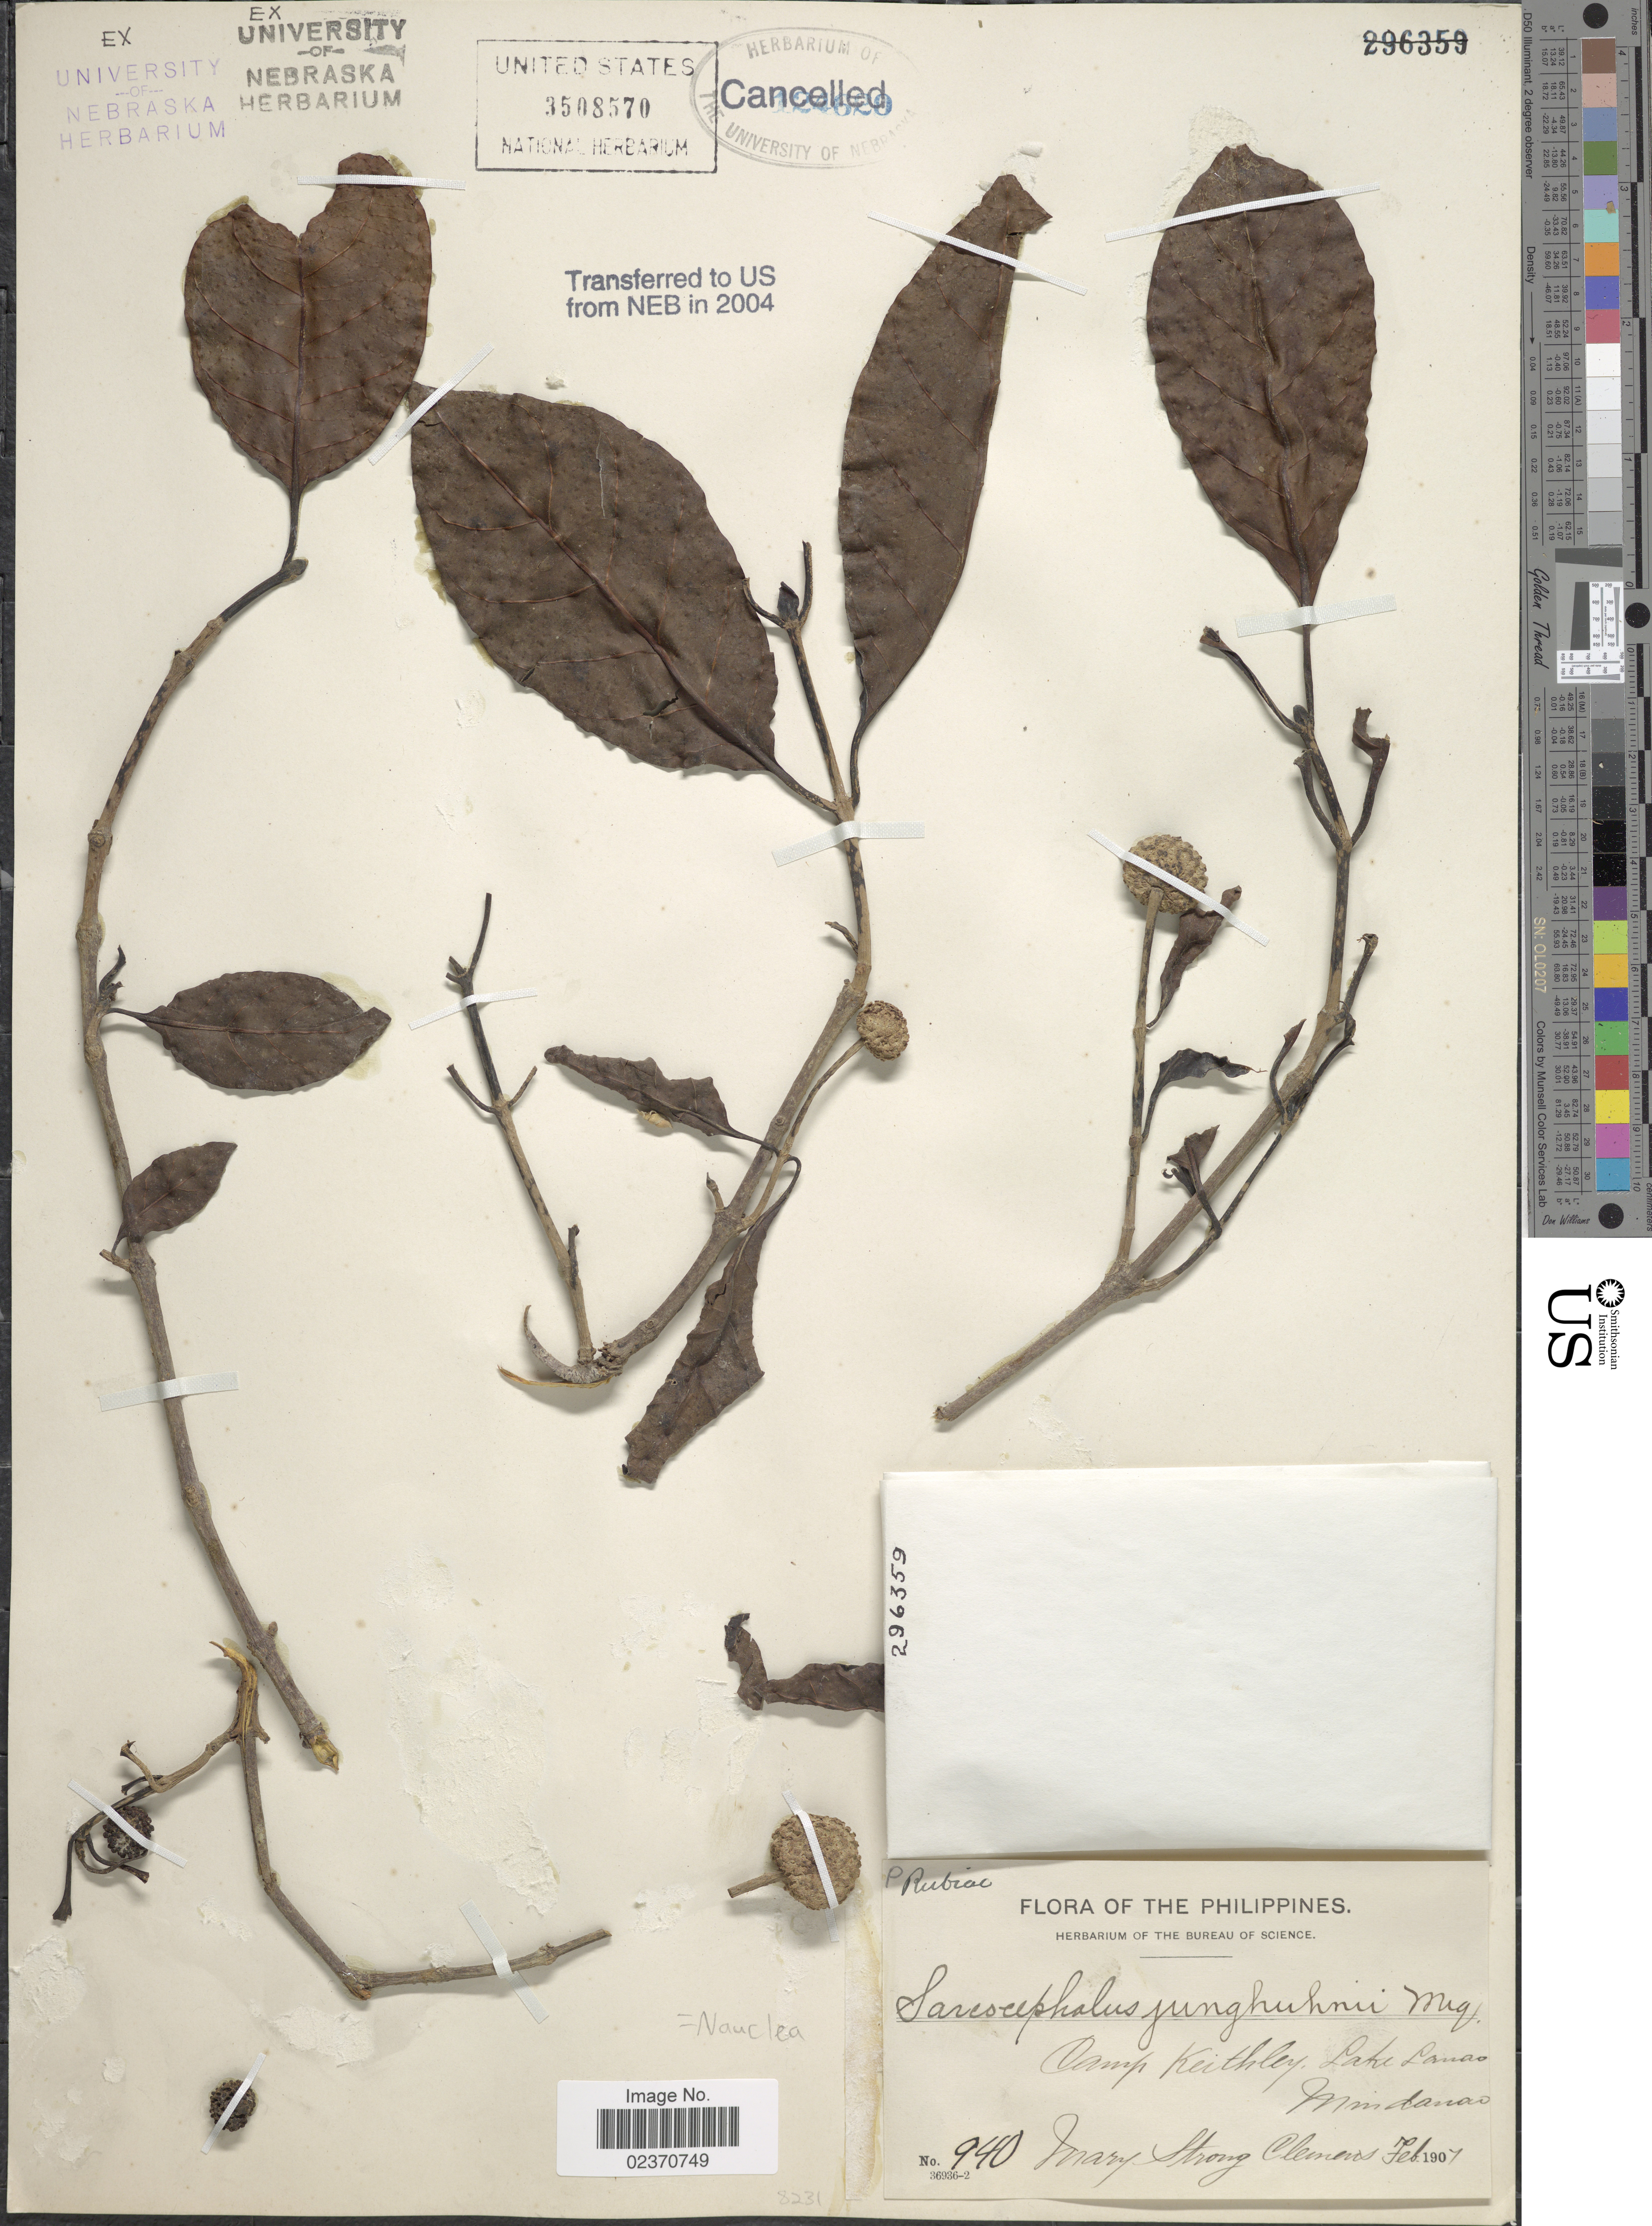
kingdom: Plantae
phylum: Tracheophyta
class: Magnoliopsida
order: Gentianales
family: Rubiaceae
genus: Nauclea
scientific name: Nauclea junghuhnii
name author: (Miq.) Merr.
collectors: M. S. Clemens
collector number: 940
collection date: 1907-02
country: Philippines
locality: Camp Keithley, lake Lanao, Mindanao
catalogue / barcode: US 3508570